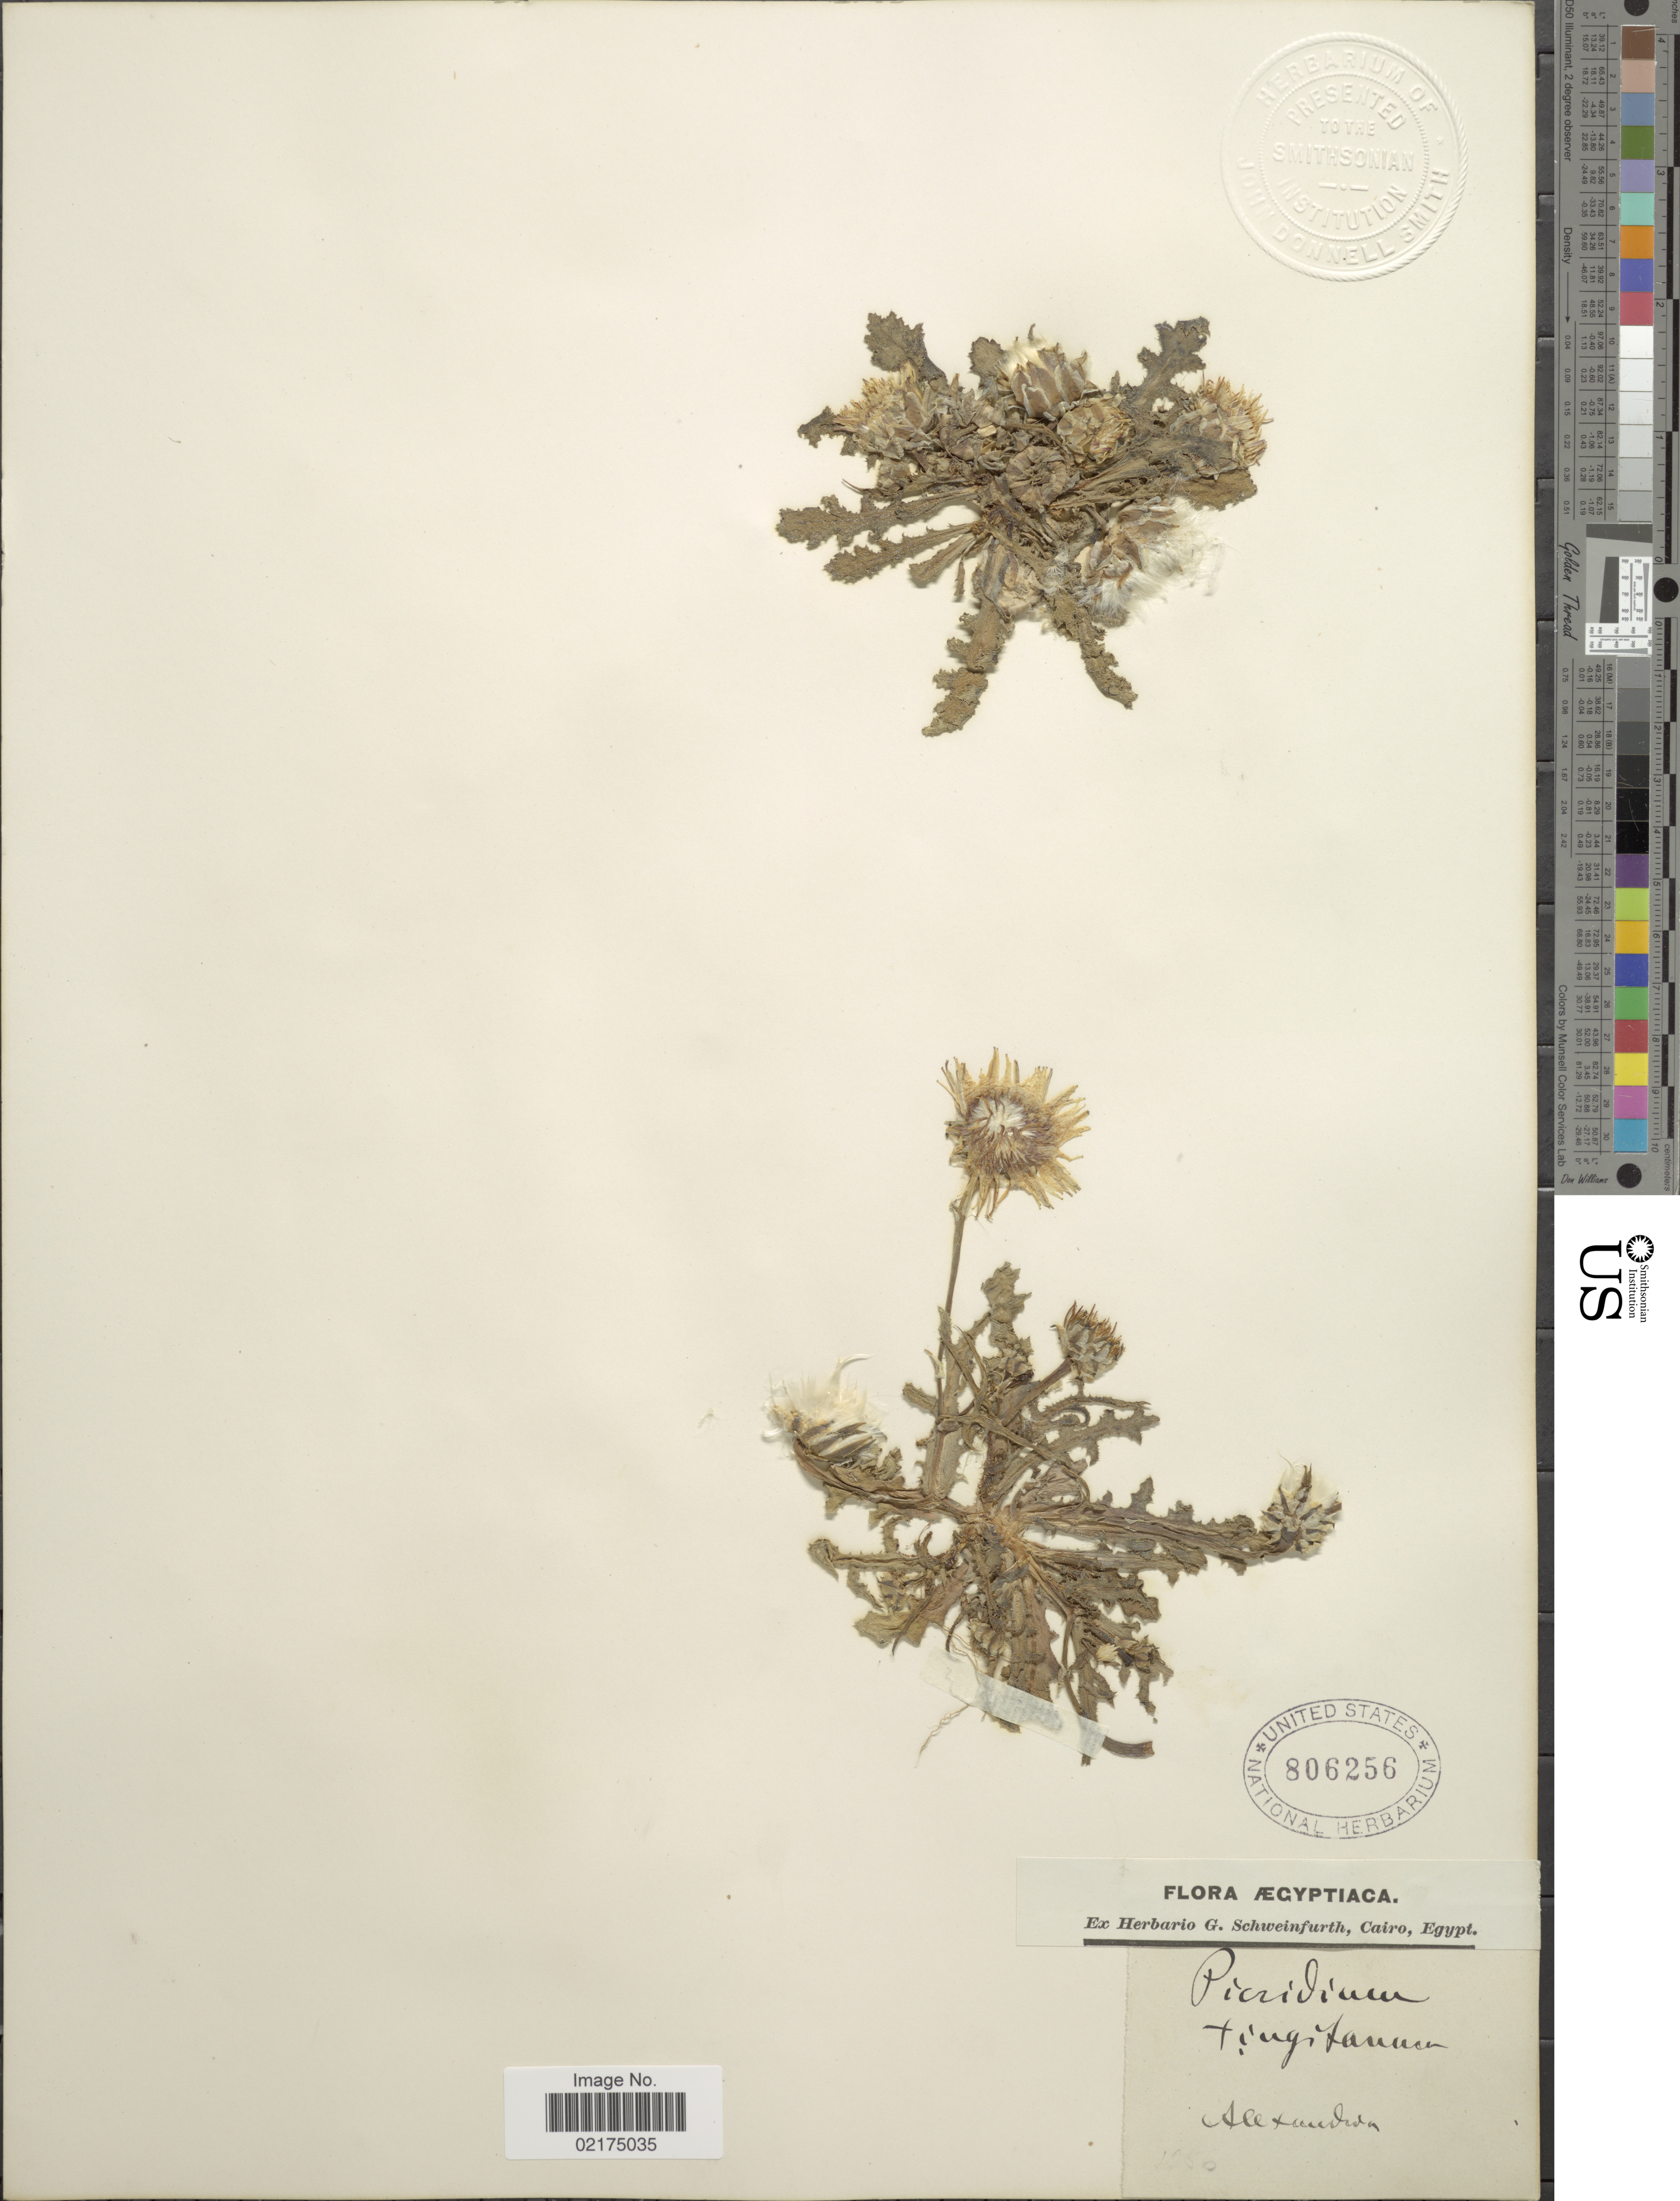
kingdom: Plantae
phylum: Tracheophyta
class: Magnoliopsida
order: Asterales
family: Asteraceae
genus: Reichardia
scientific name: Reichardia tingitana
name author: (L.) Roth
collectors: ex herb. G. Schweinfurth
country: Egypt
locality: Alexandria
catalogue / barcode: US 806256